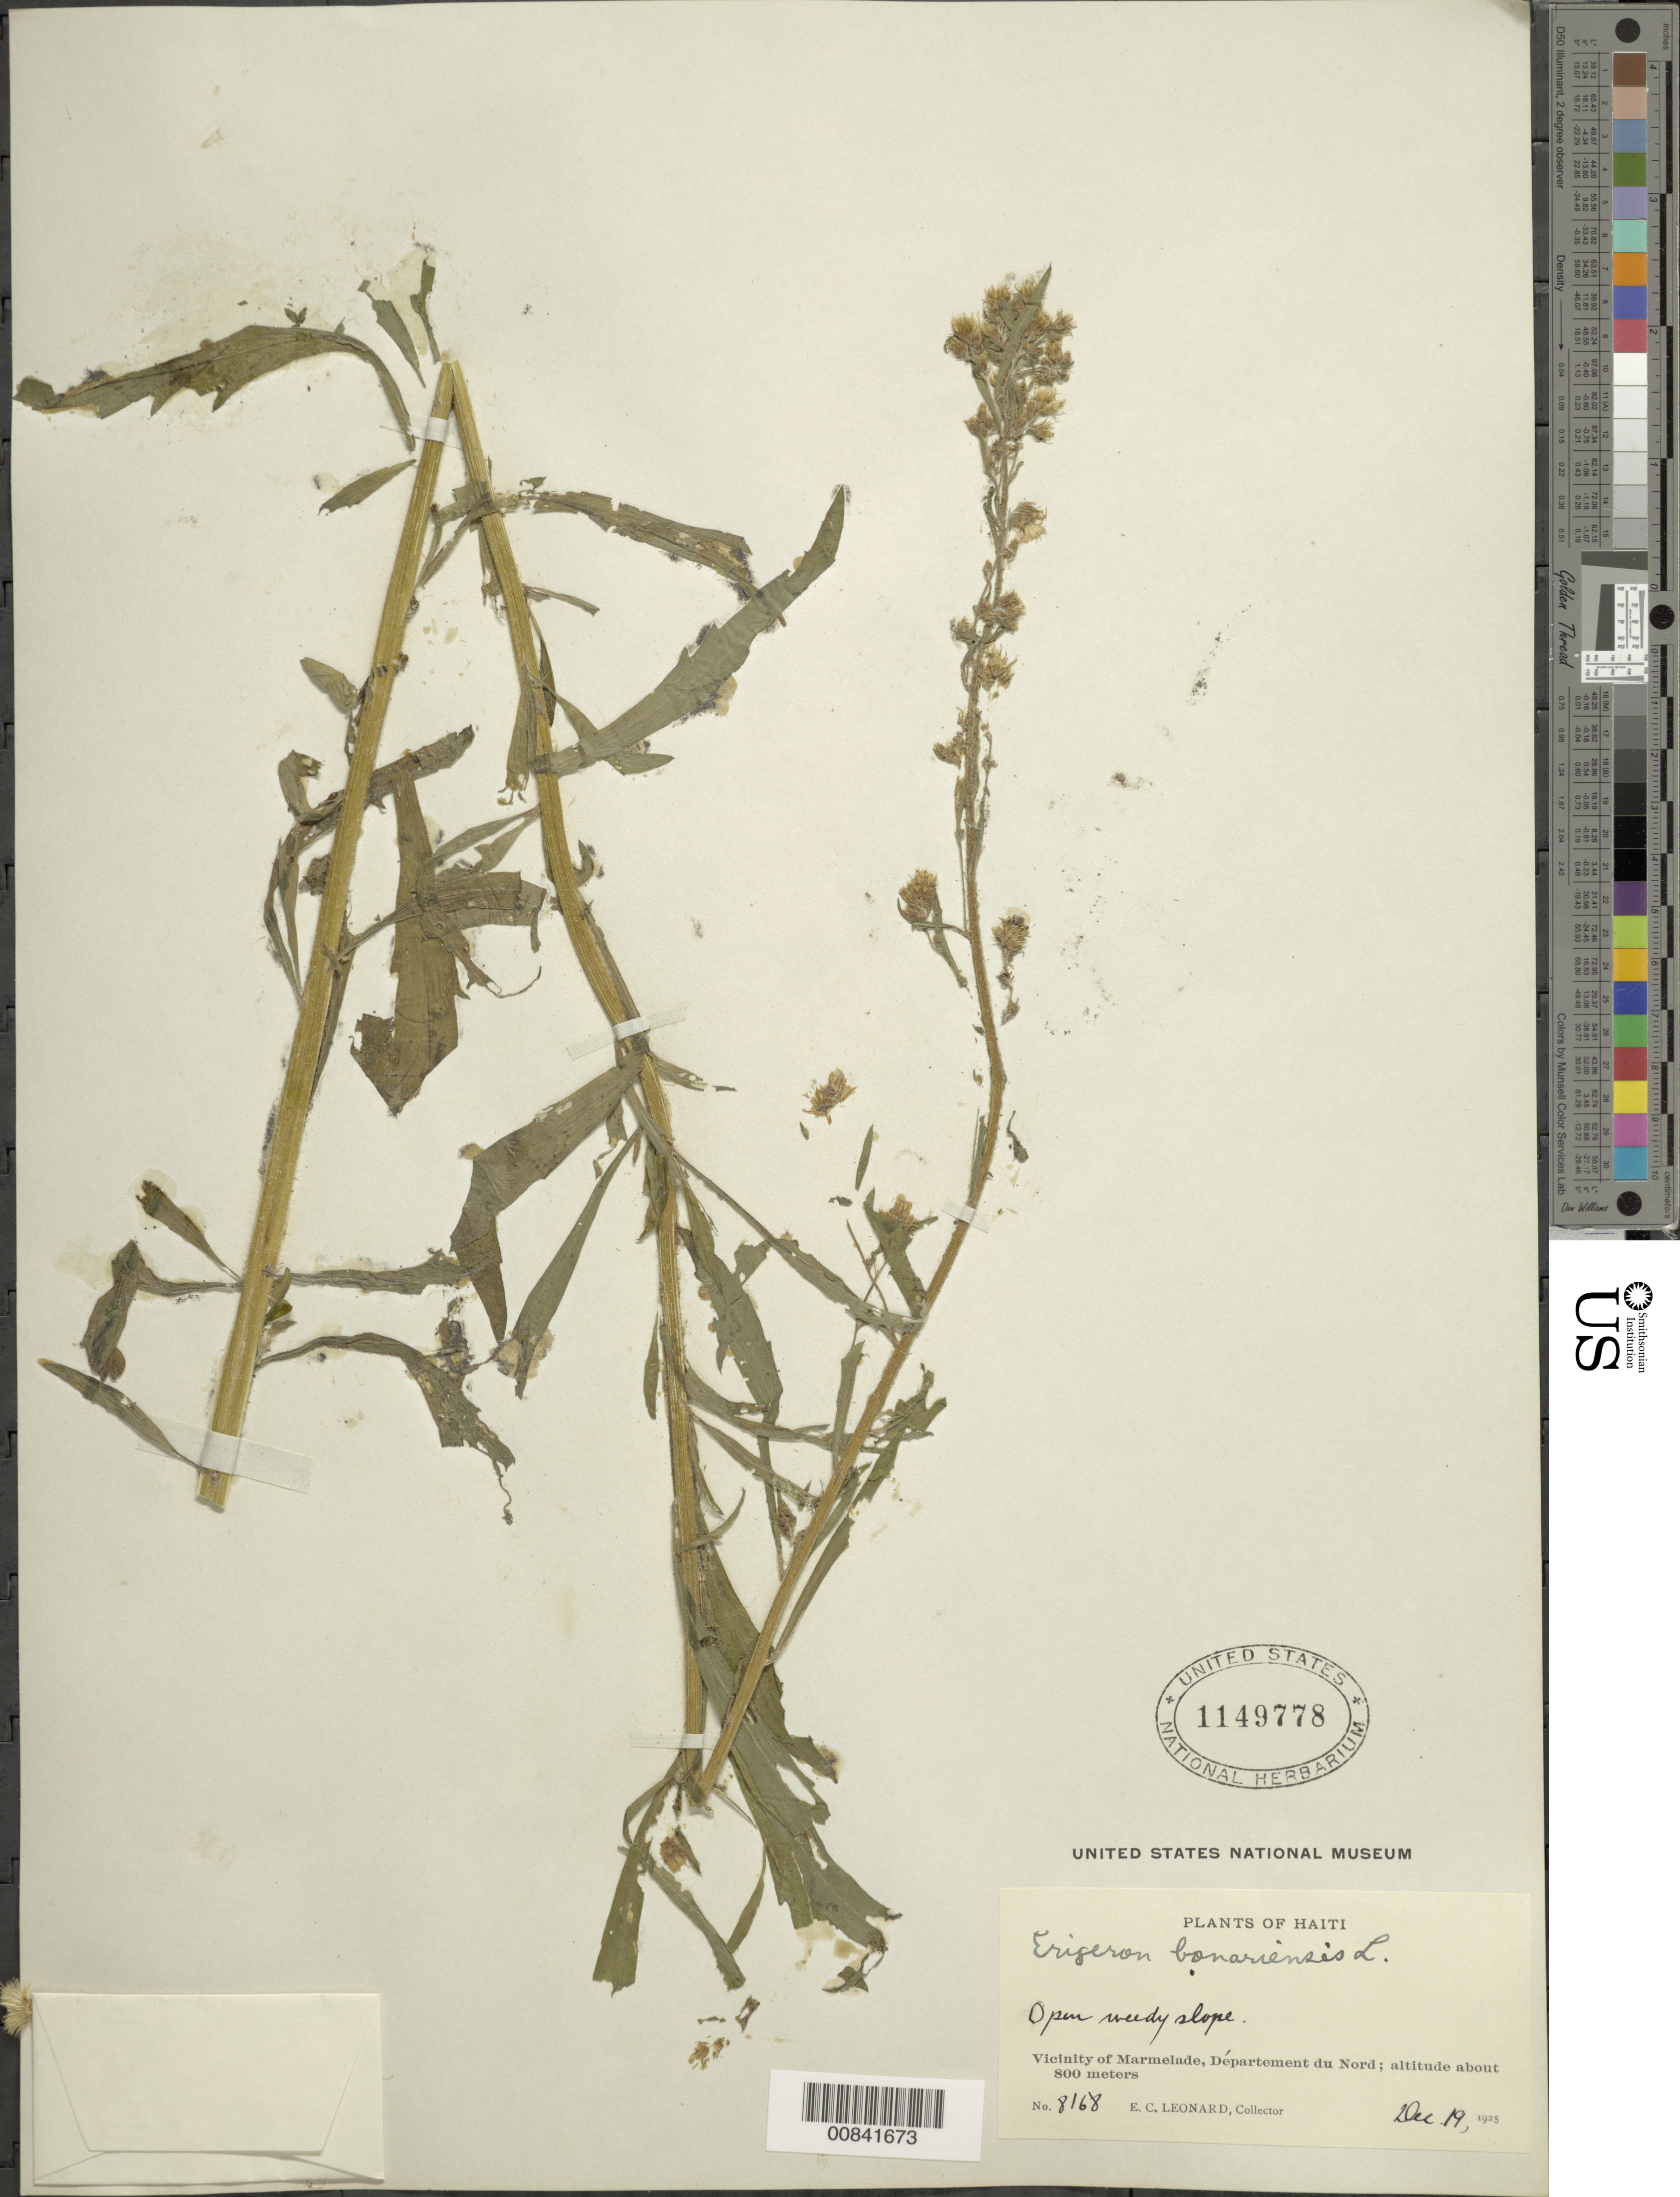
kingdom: Plantae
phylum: Tracheophyta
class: Magnoliopsida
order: Asterales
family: Asteraceae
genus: Conyza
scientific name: Conyza bonariensis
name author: (L.) Cronq.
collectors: E. C. Leonard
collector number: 8168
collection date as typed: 19 Dec 1925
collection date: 1925-12-19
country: Haiti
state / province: Nord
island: Hispaniola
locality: Vicinity of Marmelade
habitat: Open weedy slope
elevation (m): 800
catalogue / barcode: US 1149778